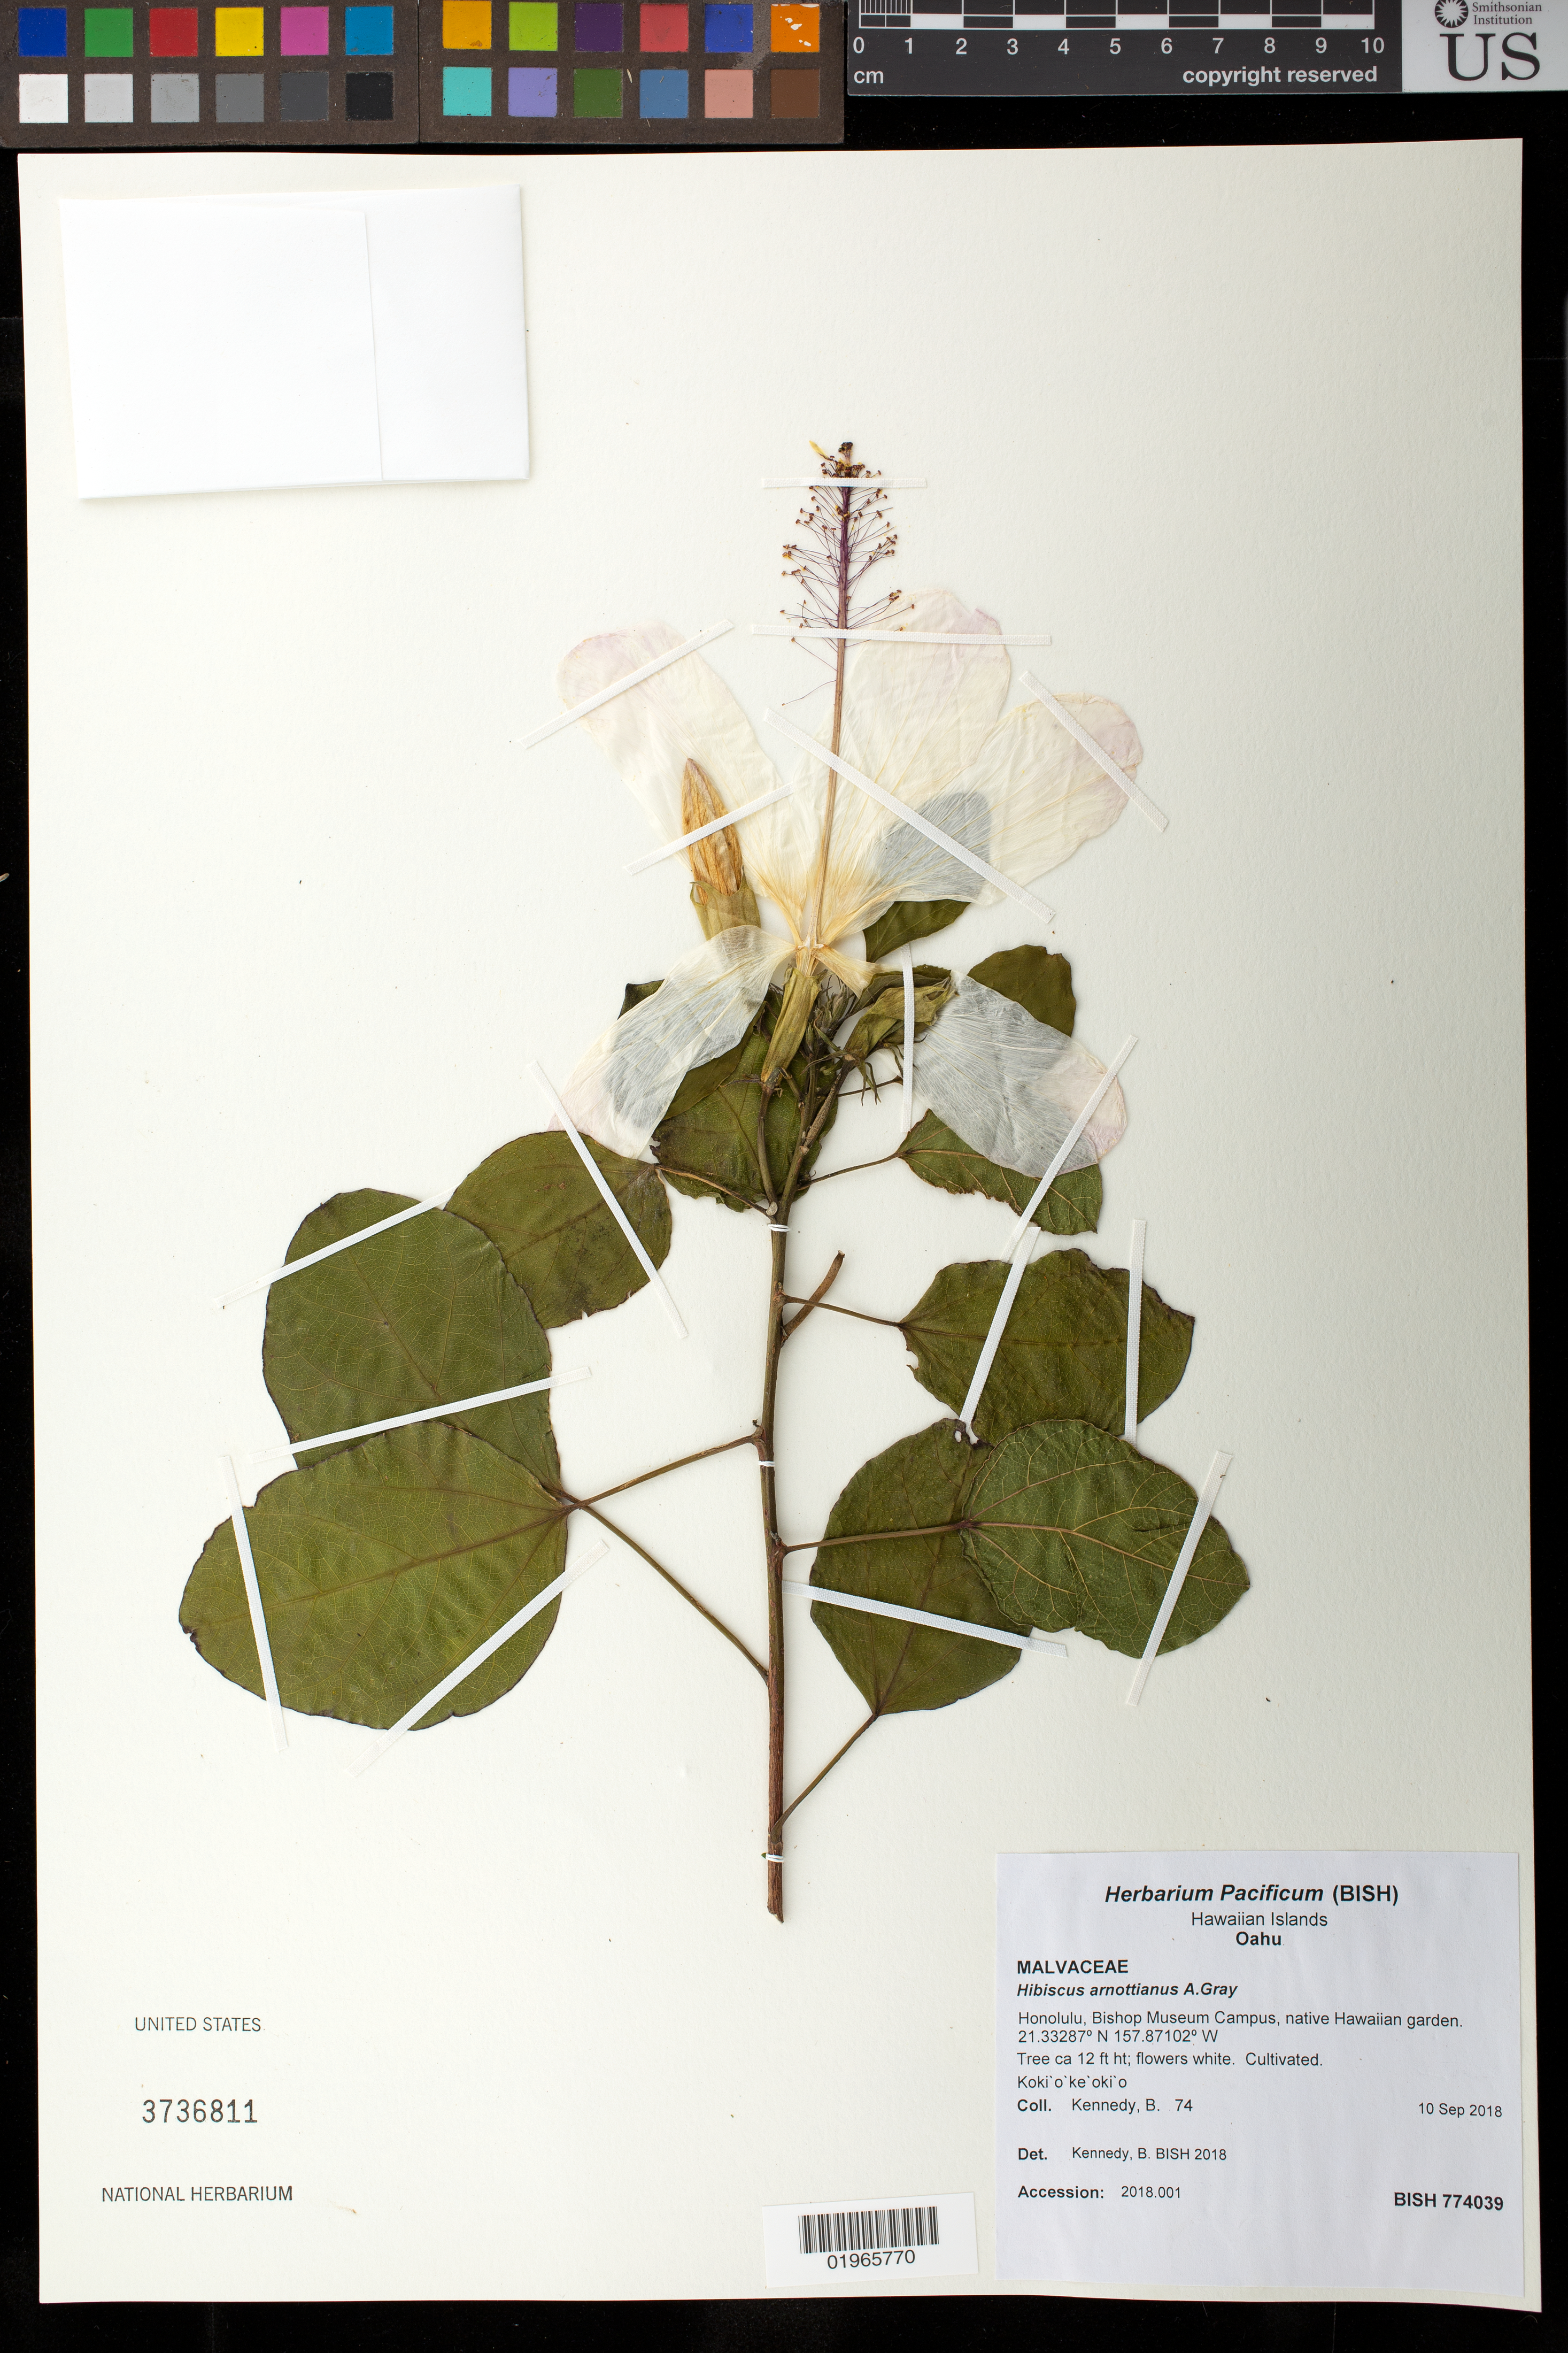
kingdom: Plantae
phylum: Tracheophyta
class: Magnoliopsida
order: Malvales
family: Malvaceae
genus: Hibiscus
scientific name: Hibiscus arnottianus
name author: A. Gray in Wilkes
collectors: B. Kennedy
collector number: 74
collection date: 2018-09-10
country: United States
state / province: Hawaii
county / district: Honolulu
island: Oahu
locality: Honolulu, Bishop Museum Campus, native Hawaiian garden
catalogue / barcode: US 3736811